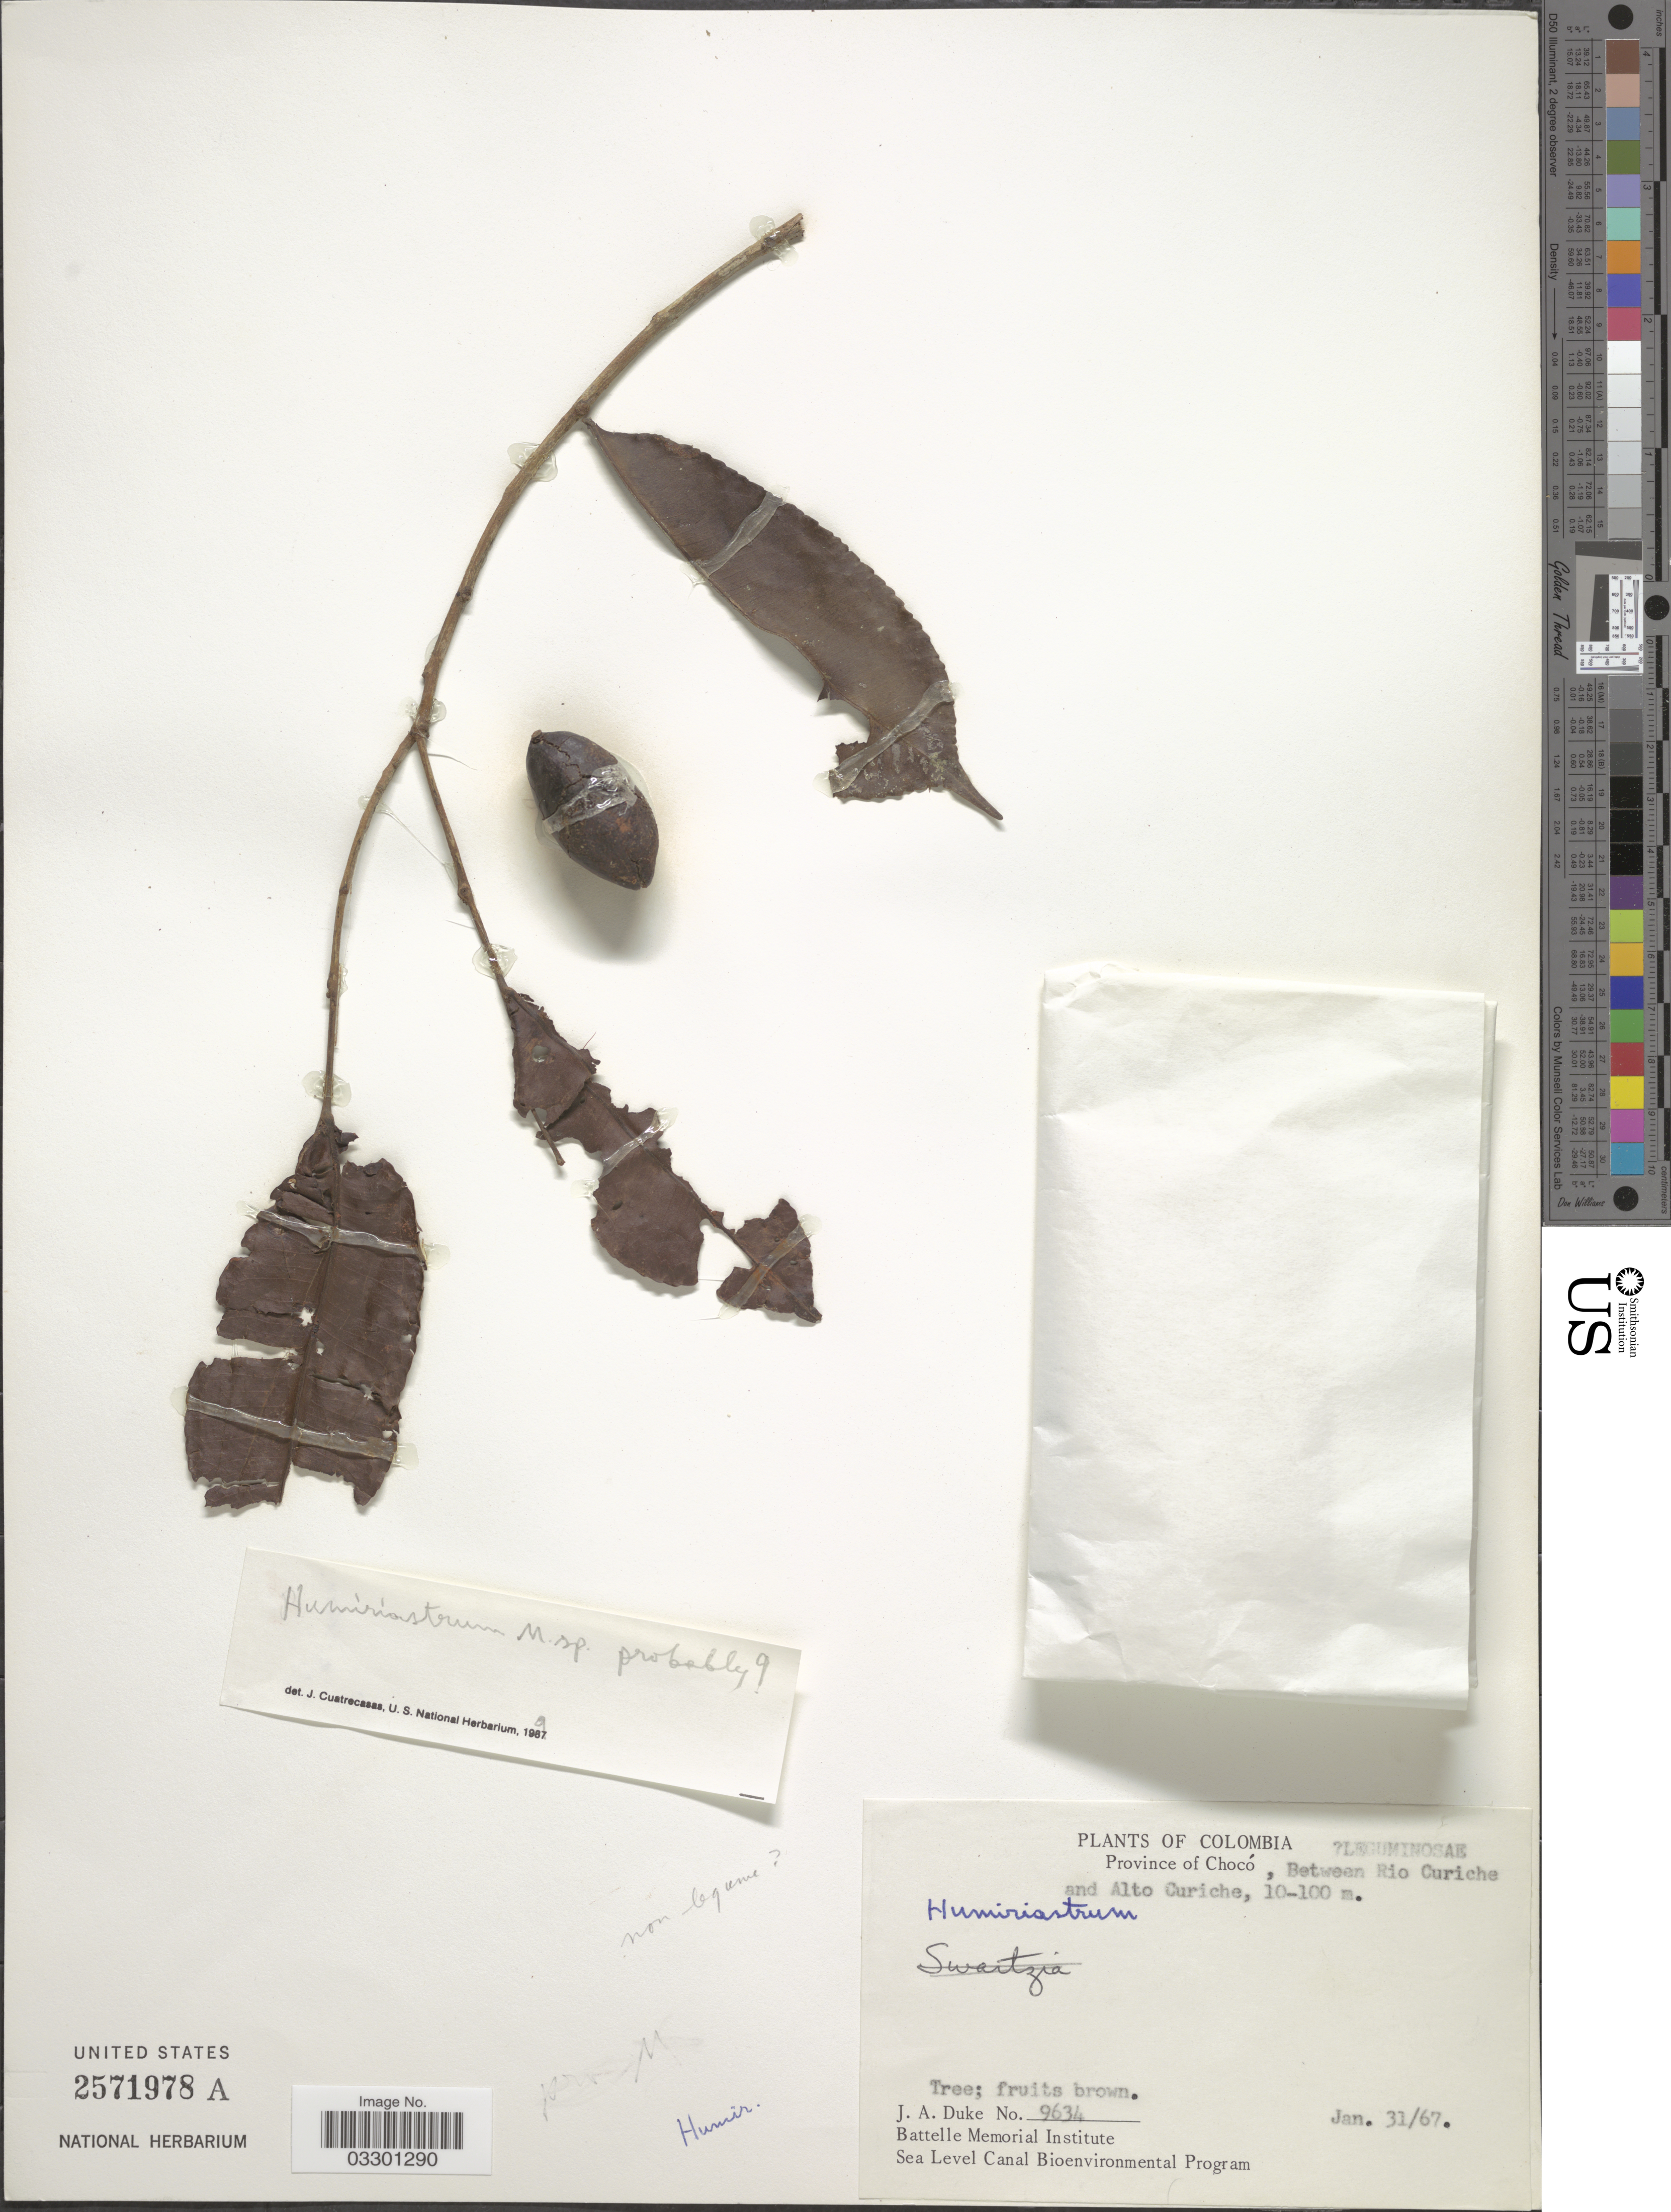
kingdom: Plantae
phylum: Tracheophyta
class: Magnoliopsida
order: Malpighiales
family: Humiriaceae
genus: Humiriastrum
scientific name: Humiriastrum sp.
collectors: J. A. Duke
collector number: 9634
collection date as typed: Transcribed d/m/y: 31/1/67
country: Colombia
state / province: Chocó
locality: Between Rio Curiche and Alto Curiche.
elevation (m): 10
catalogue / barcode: US 2571978A